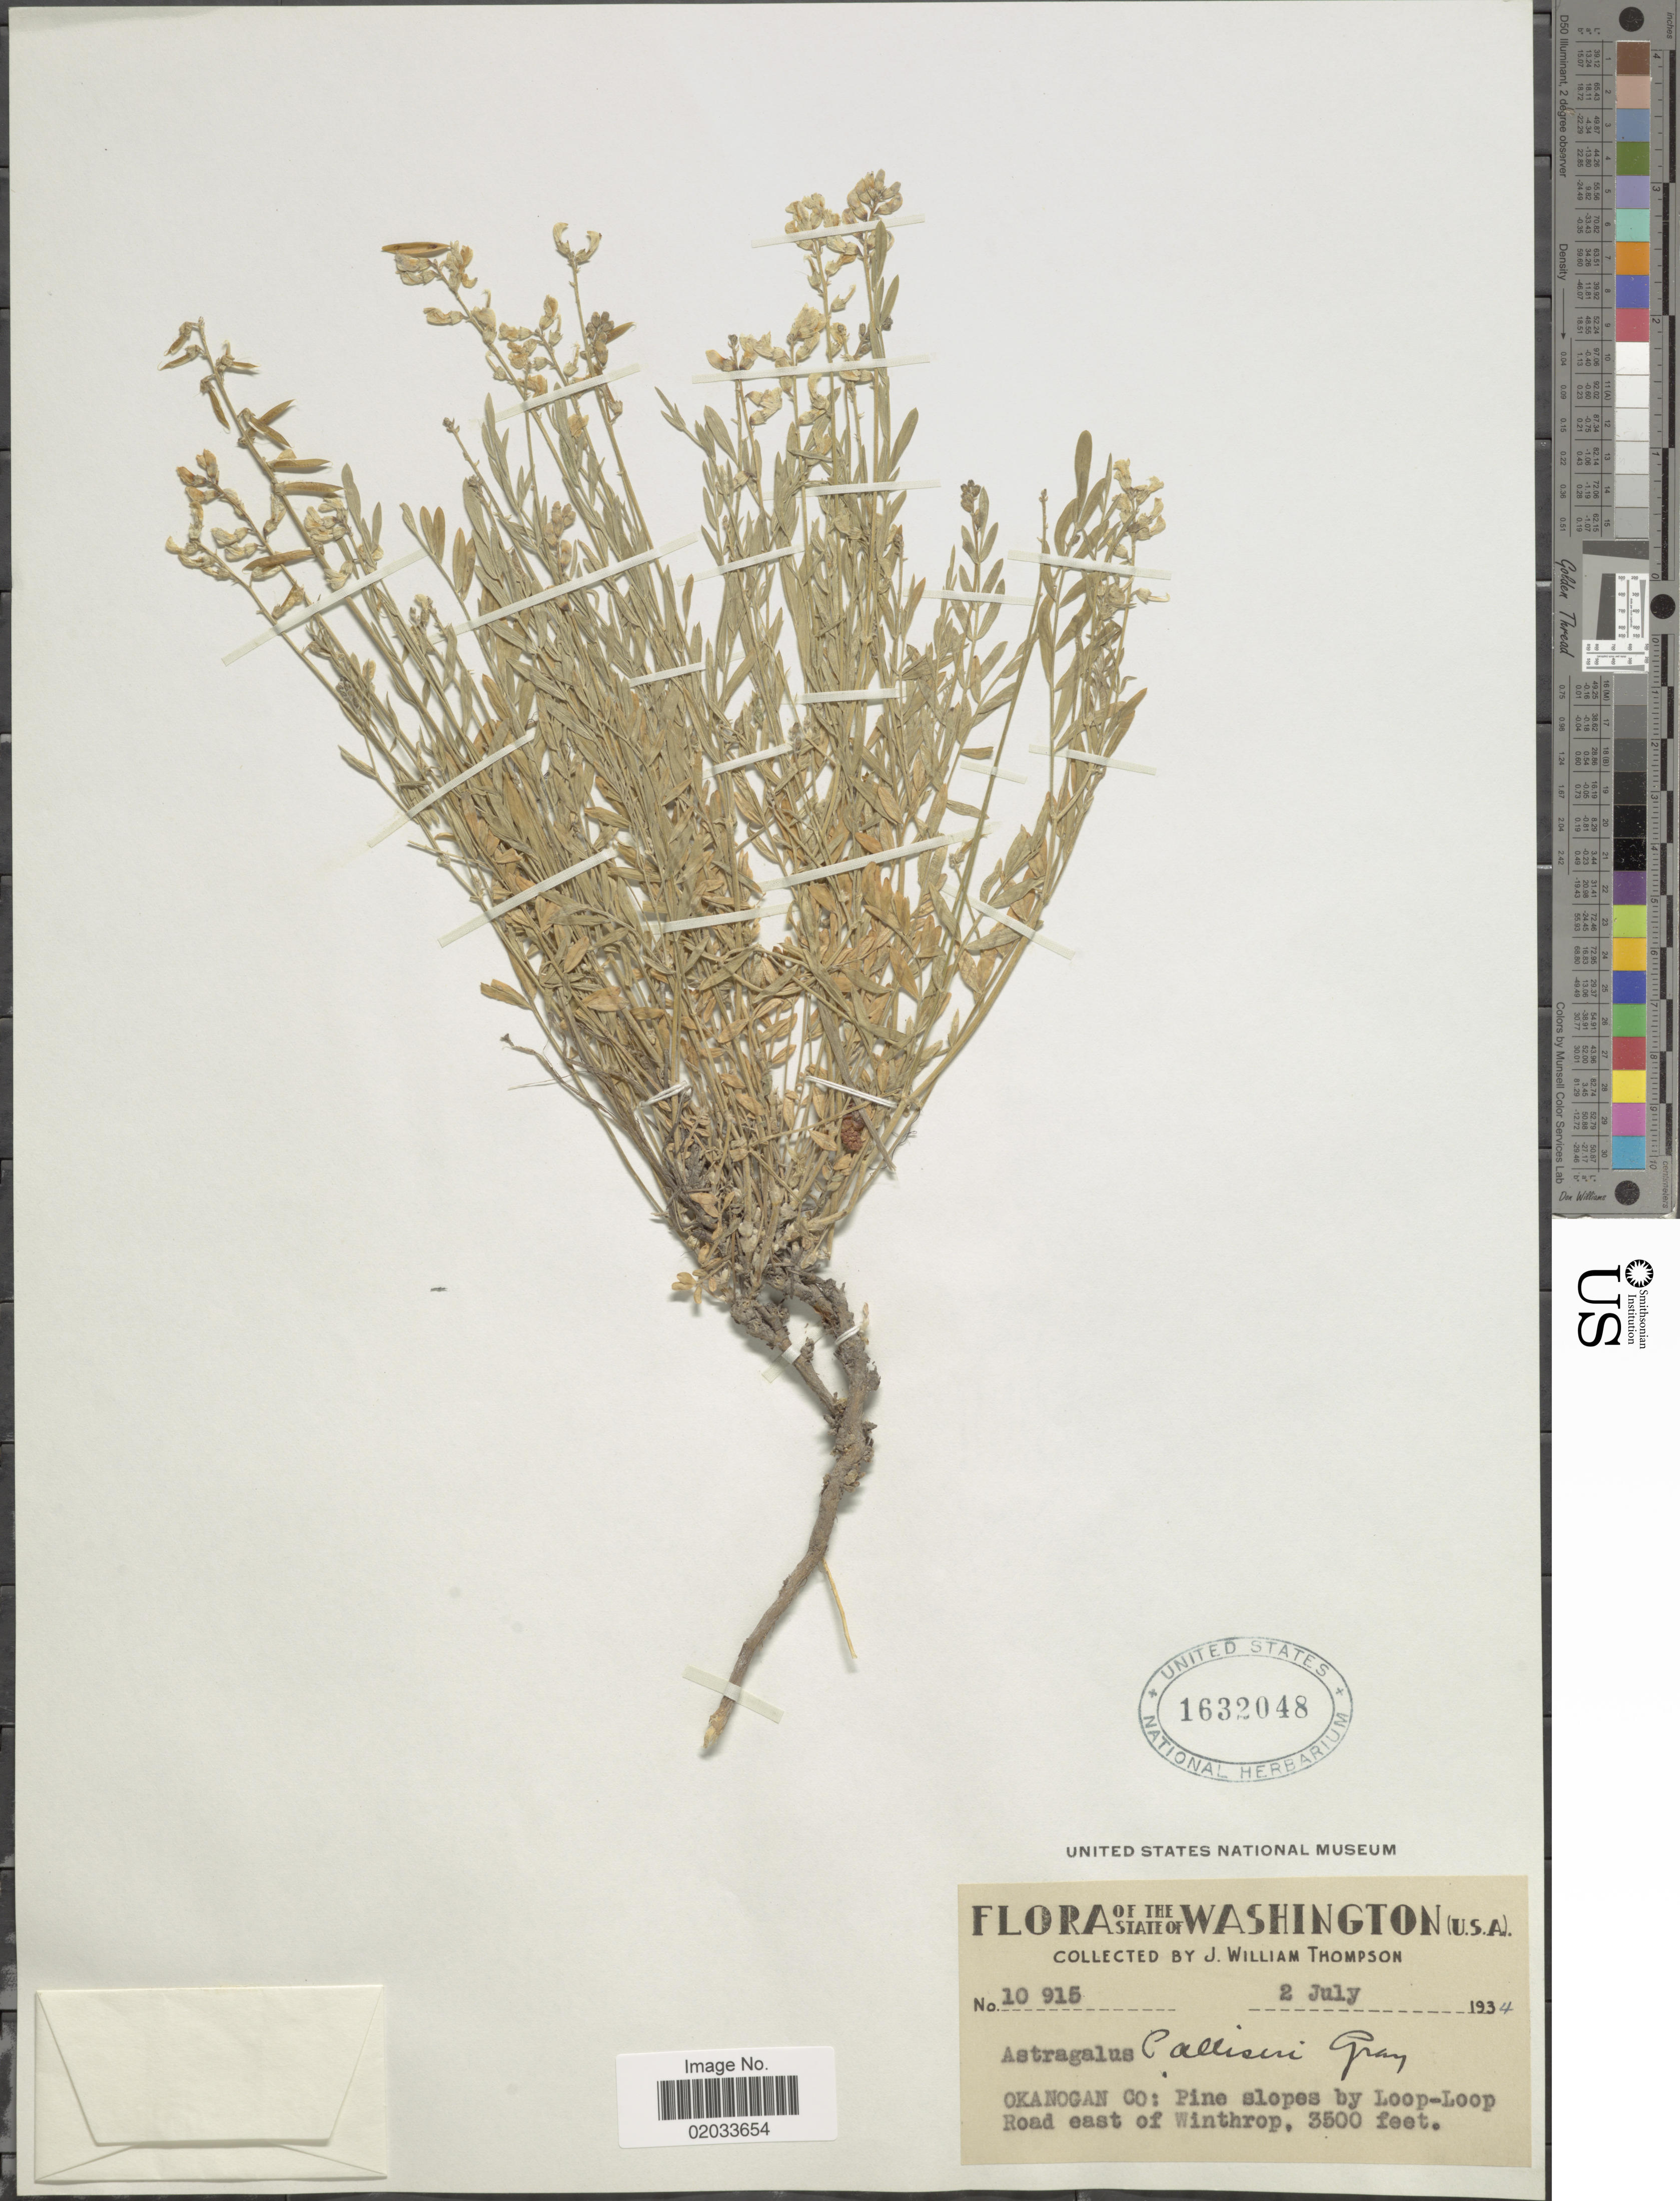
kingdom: Plantae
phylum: Tracheophyta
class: Magnoliopsida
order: Fabales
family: Fabaceae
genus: Astragalus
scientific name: Astragalus palliseri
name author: A. Gray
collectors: J. W. Thompson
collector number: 10915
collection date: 1934-07-02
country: United States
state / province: Washington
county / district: Okanogan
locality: Okanogan Co: Pine slopes by Loop-Loop, Road east of Winthrop.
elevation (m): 1067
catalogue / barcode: US 1632048